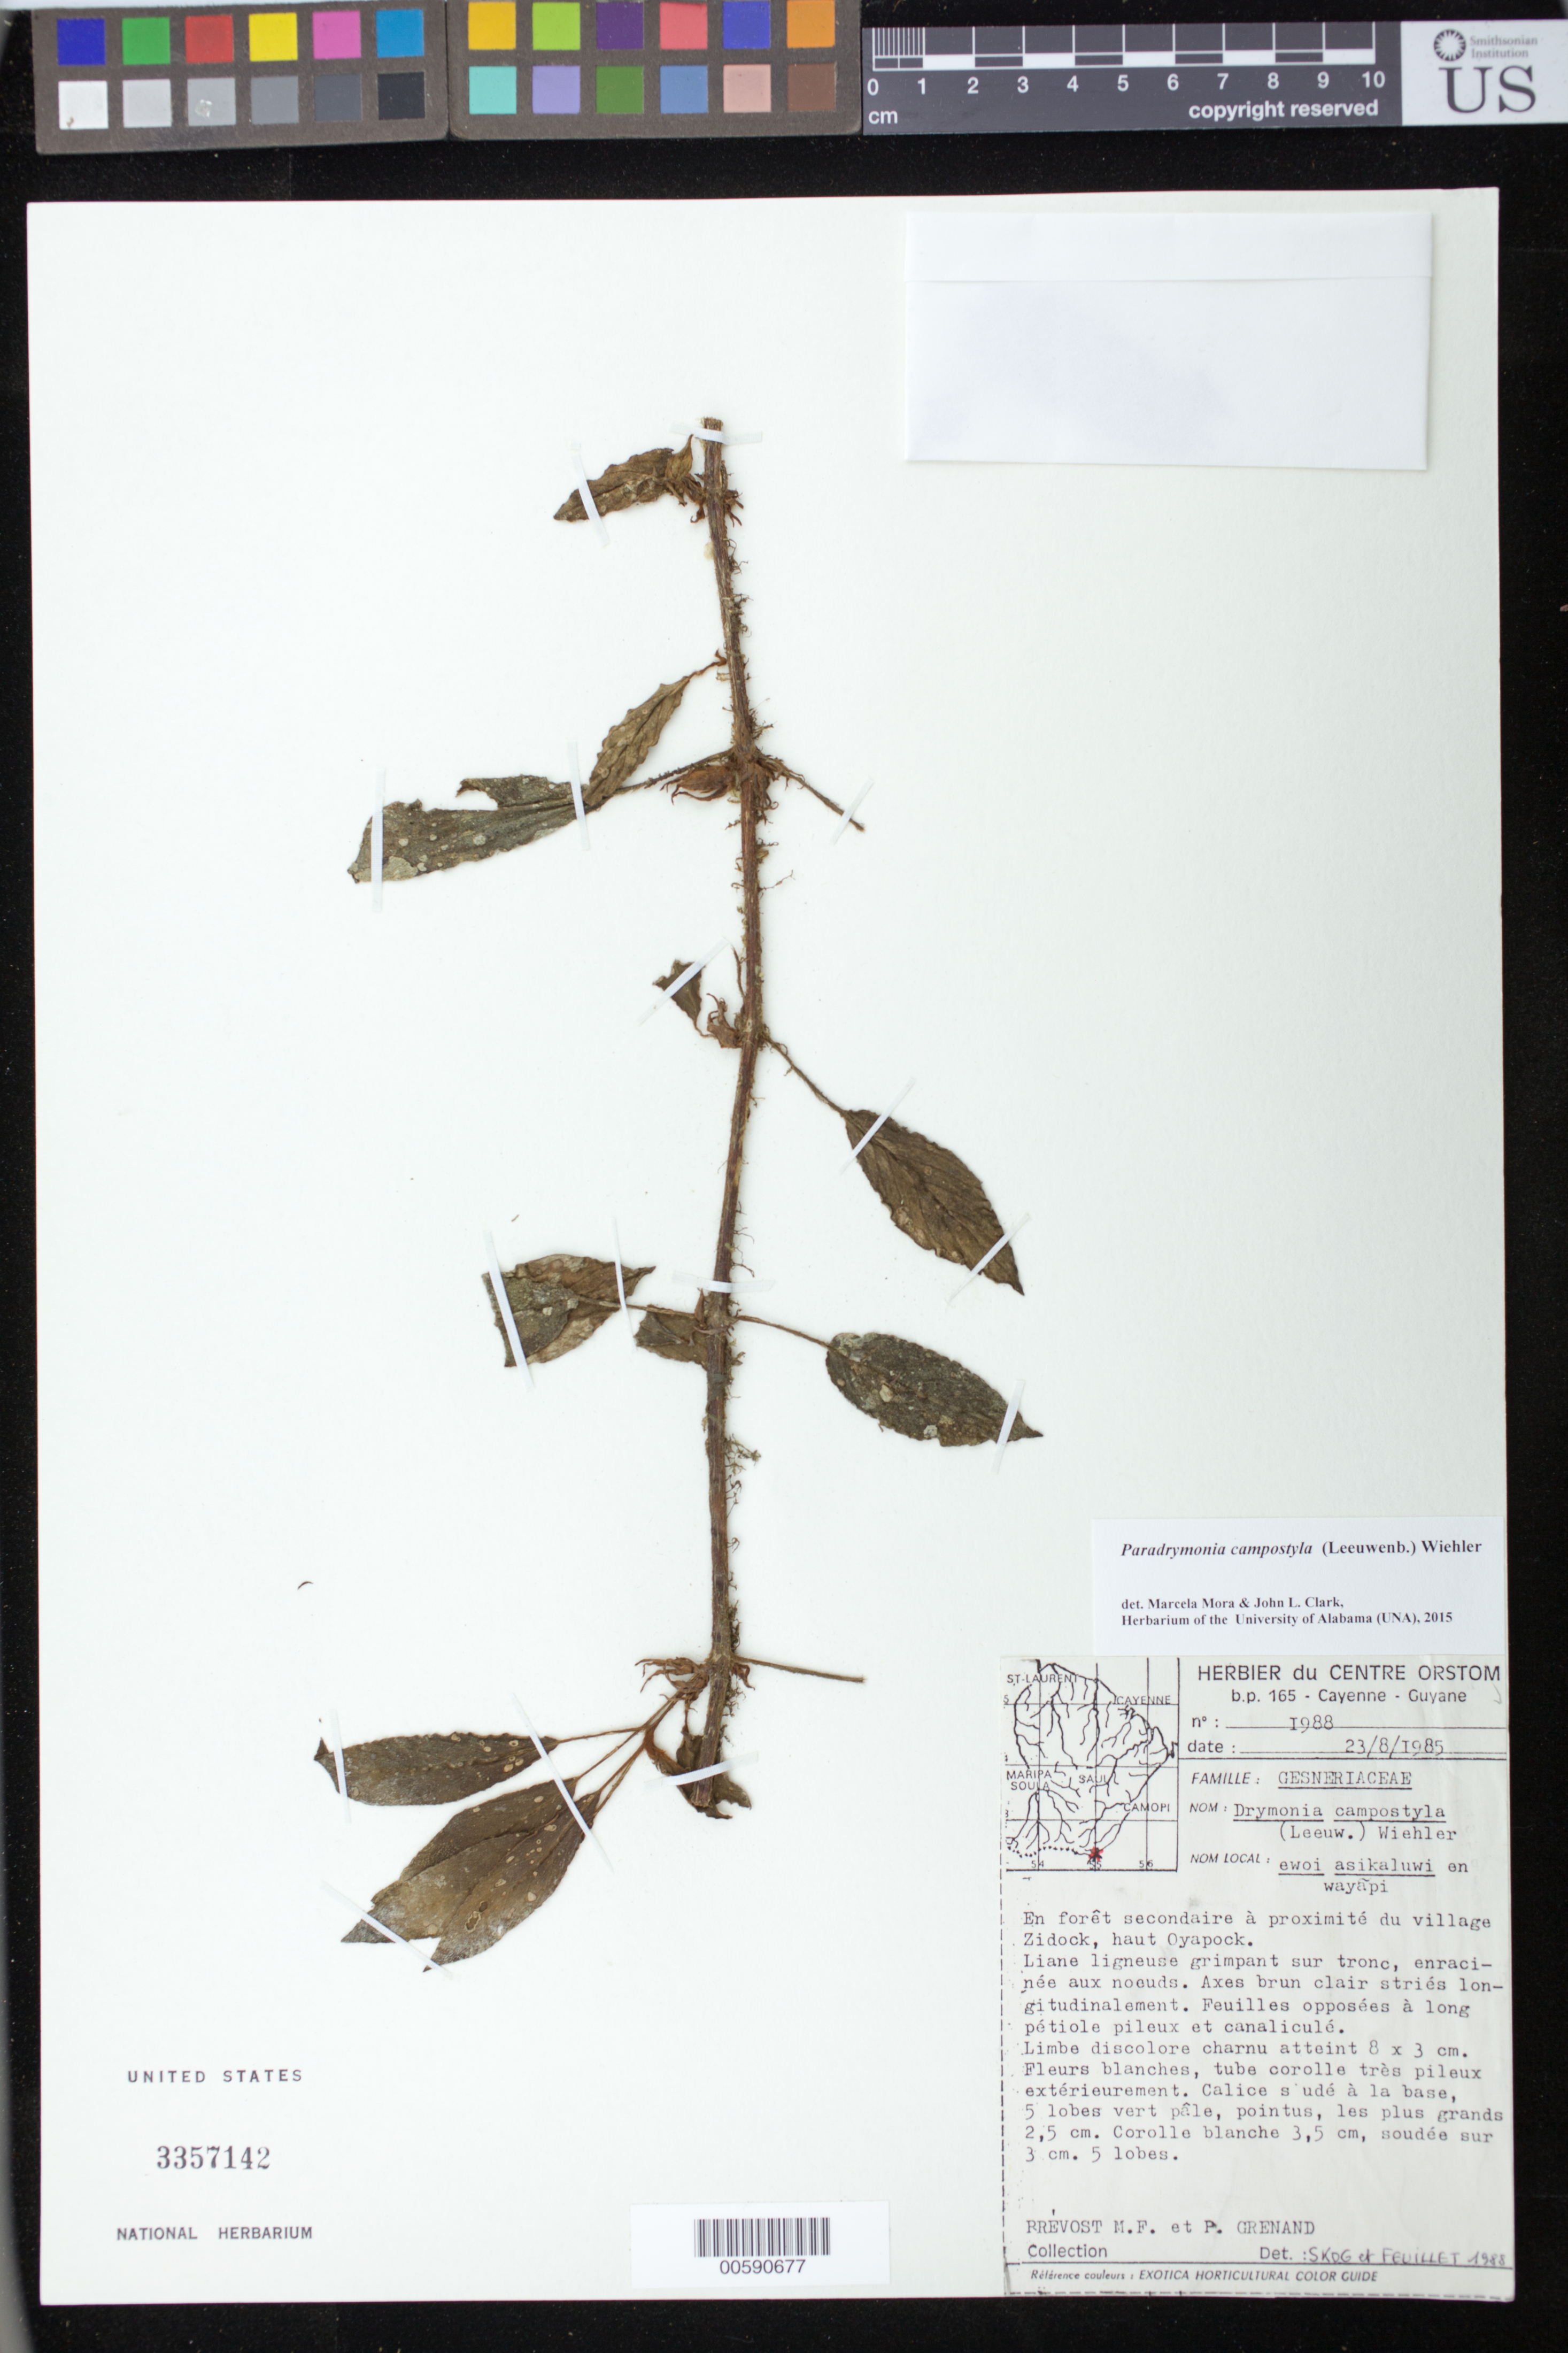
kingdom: Plantae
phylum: Tracheophyta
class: Magnoliopsida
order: Lamiales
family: Gesneriaceae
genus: Paradrymonia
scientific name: Paradrymonia campostyla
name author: (Leeuwenb.) Wiehler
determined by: Skog, Laurence E.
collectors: M.-F. Prévost & P. Grenand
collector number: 1988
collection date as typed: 23 Aug 1985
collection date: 1985-08-23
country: French Guiana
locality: A proximité du village Zidock, haut Oyapock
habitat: En forêt secondaire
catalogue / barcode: US 3357142